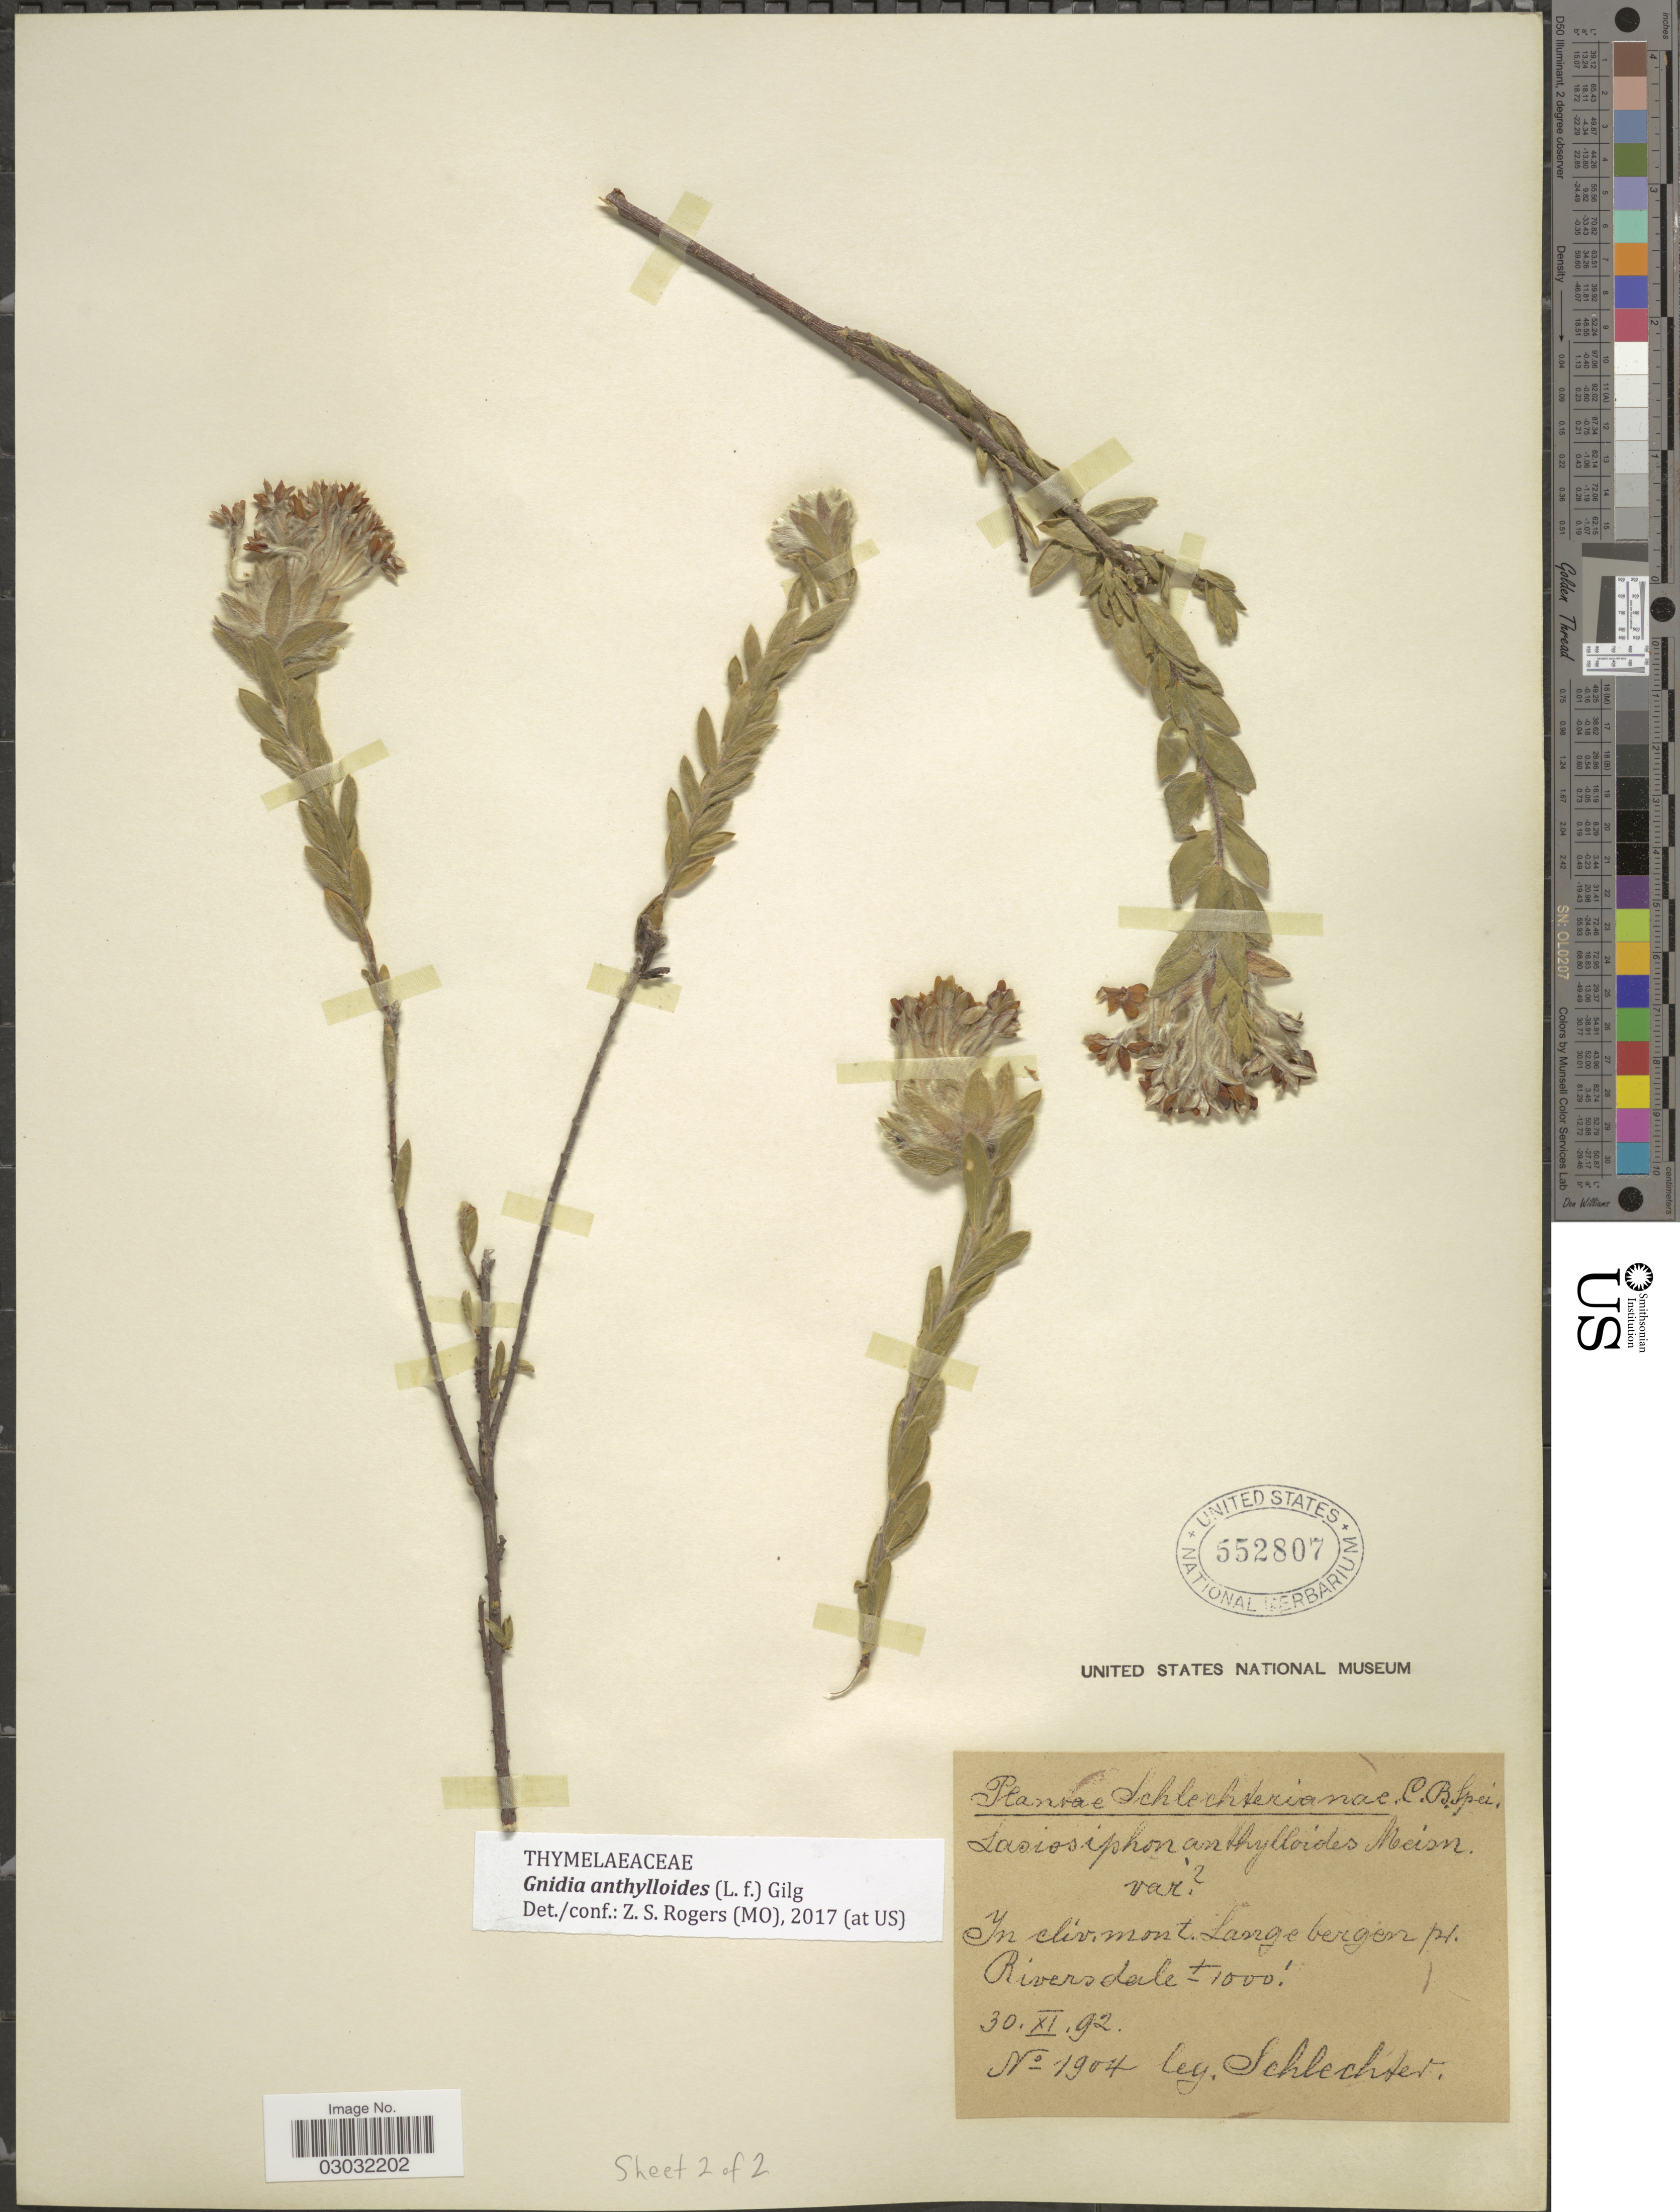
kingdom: Plantae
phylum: Tracheophyta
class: Magnoliopsida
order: Malvales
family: Thymelaeaceae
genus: Lasiosiphon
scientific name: Lasiosiphon anthylloides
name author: (L. f.) Meisn.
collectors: Schlechter, --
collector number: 1904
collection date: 1892-11-30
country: South Africa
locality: In cliv. mont. Lange bergen pr. Riversdale.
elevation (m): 305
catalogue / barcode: US 552807